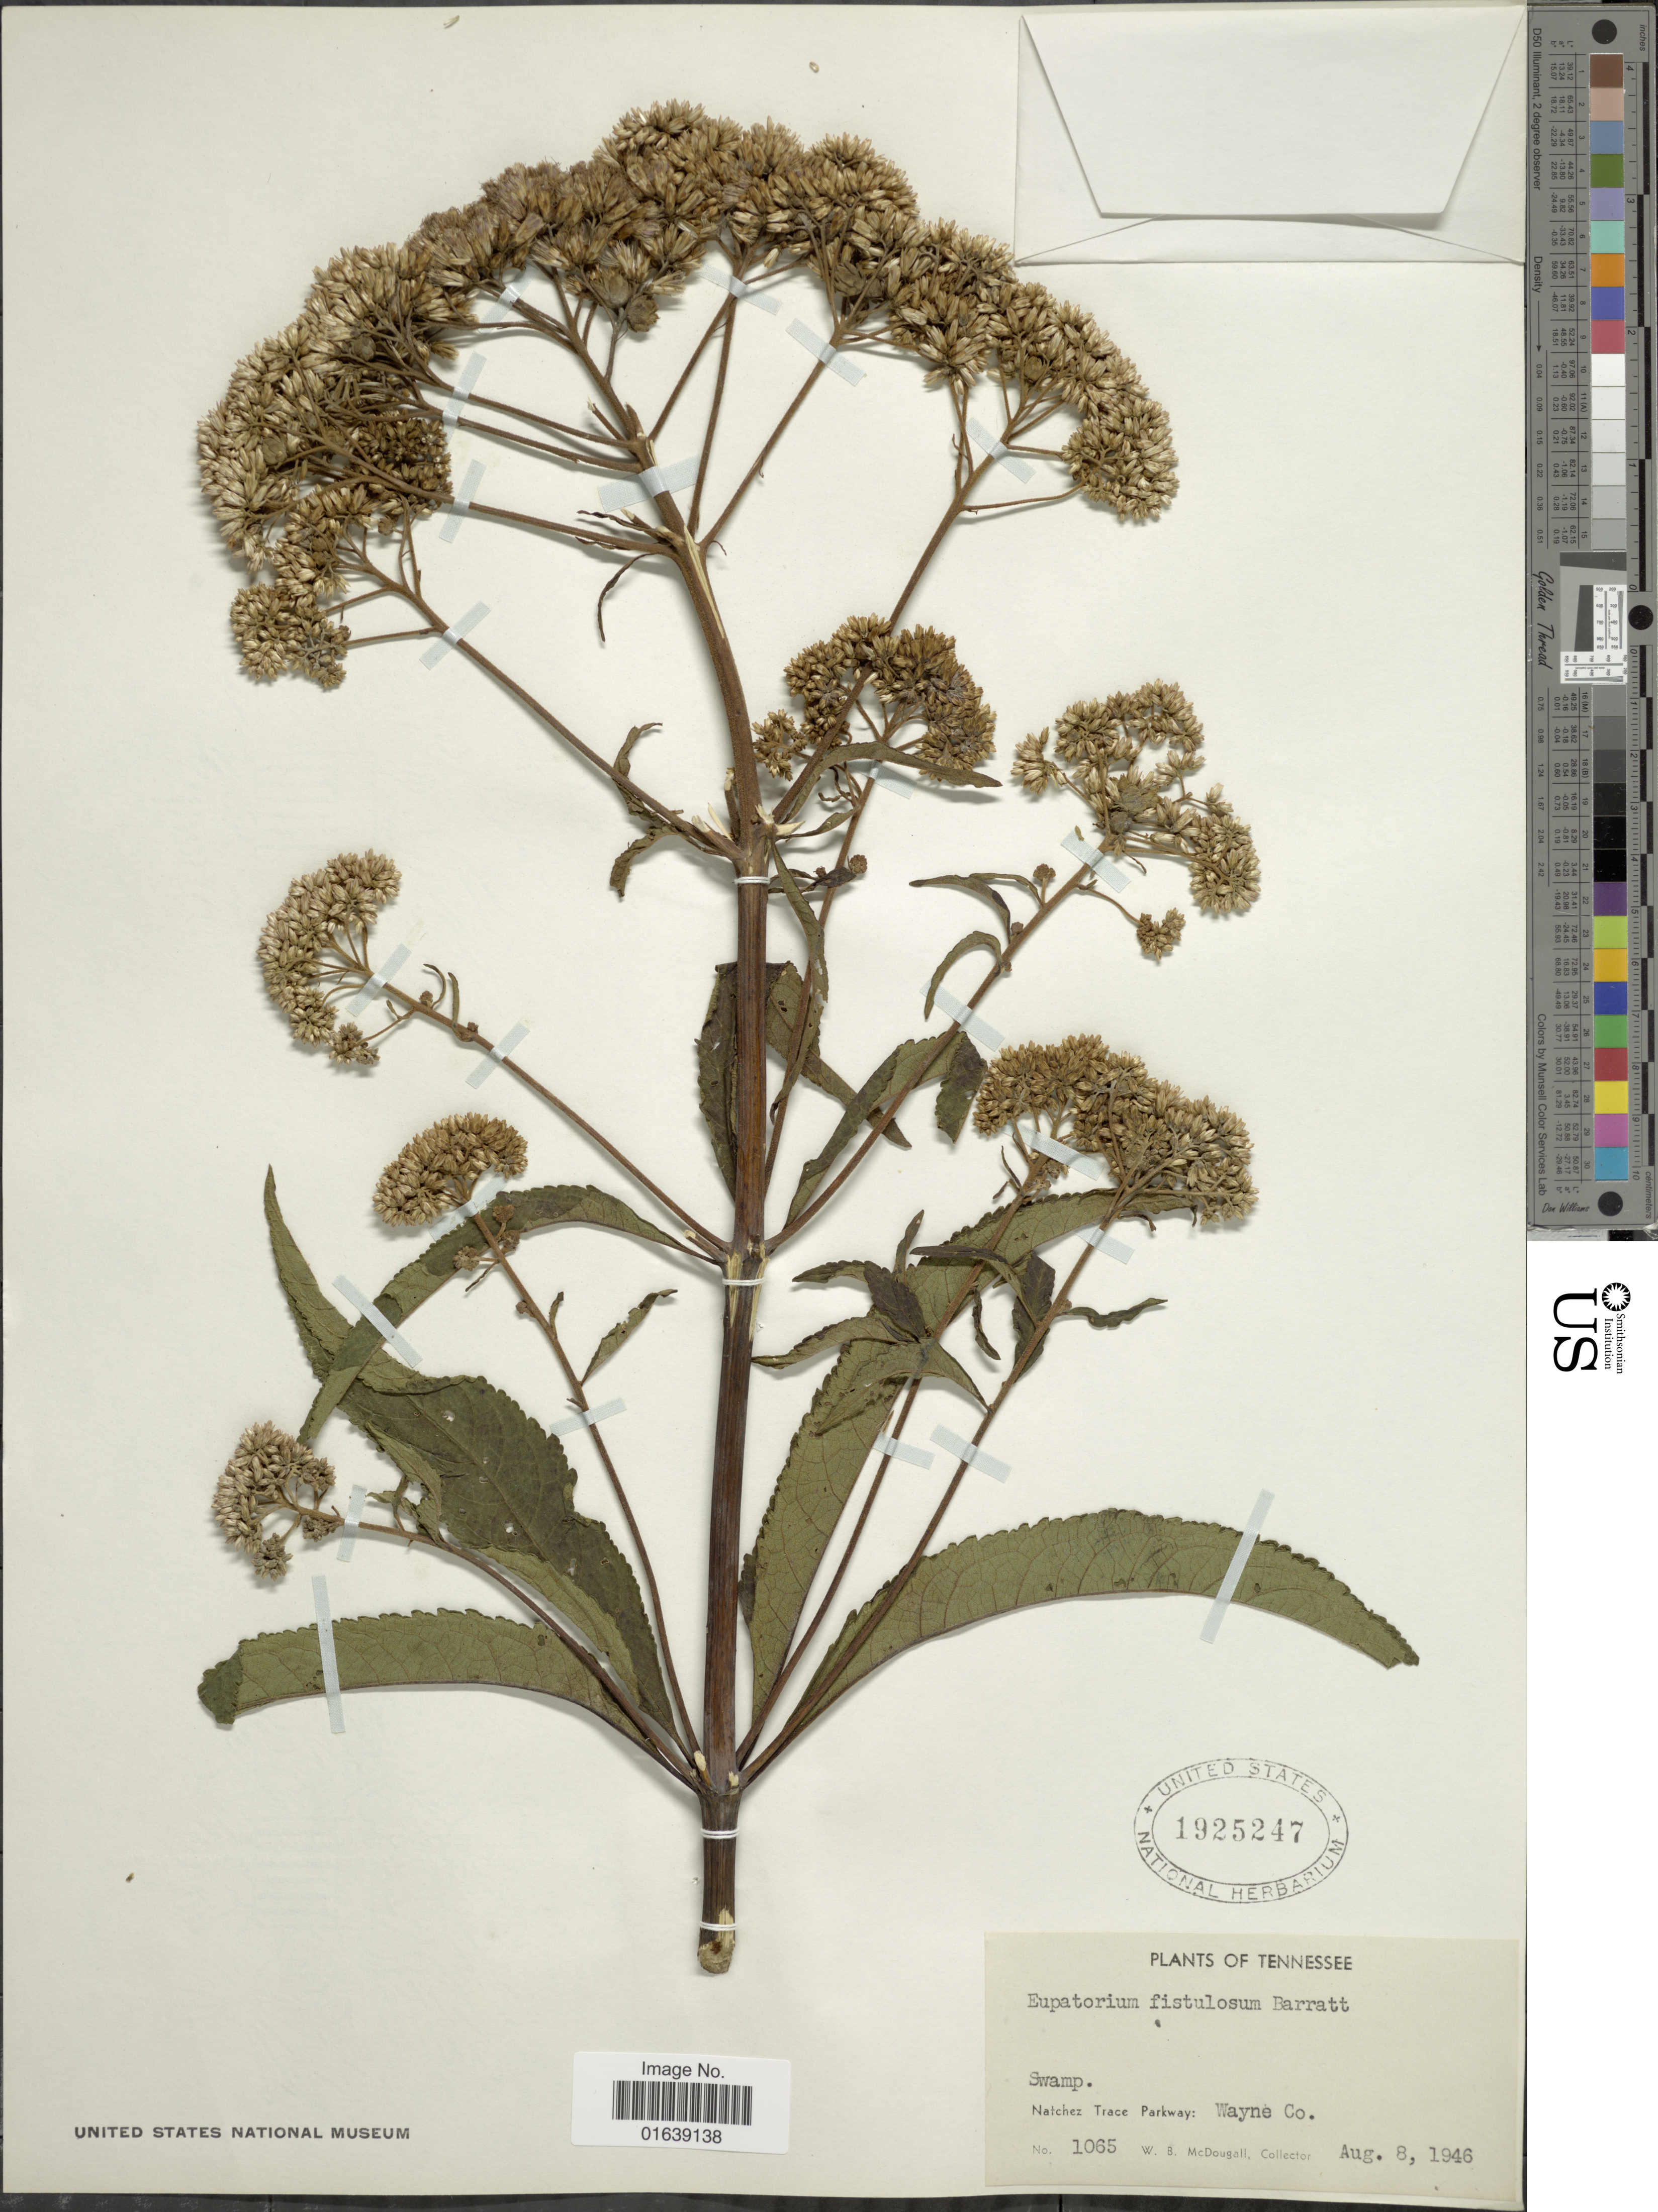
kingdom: Plantae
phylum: Tracheophyta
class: Magnoliopsida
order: Asterales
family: Asteraceae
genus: Eupatorium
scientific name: Eupatorium fistulosum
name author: Barratt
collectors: W. B. McDougall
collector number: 1065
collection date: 1946-08-08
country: United States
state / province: Tennessee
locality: Tennessee. Swamp. Natchez Trace Parkway. Wayne Co.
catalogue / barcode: US 1925247